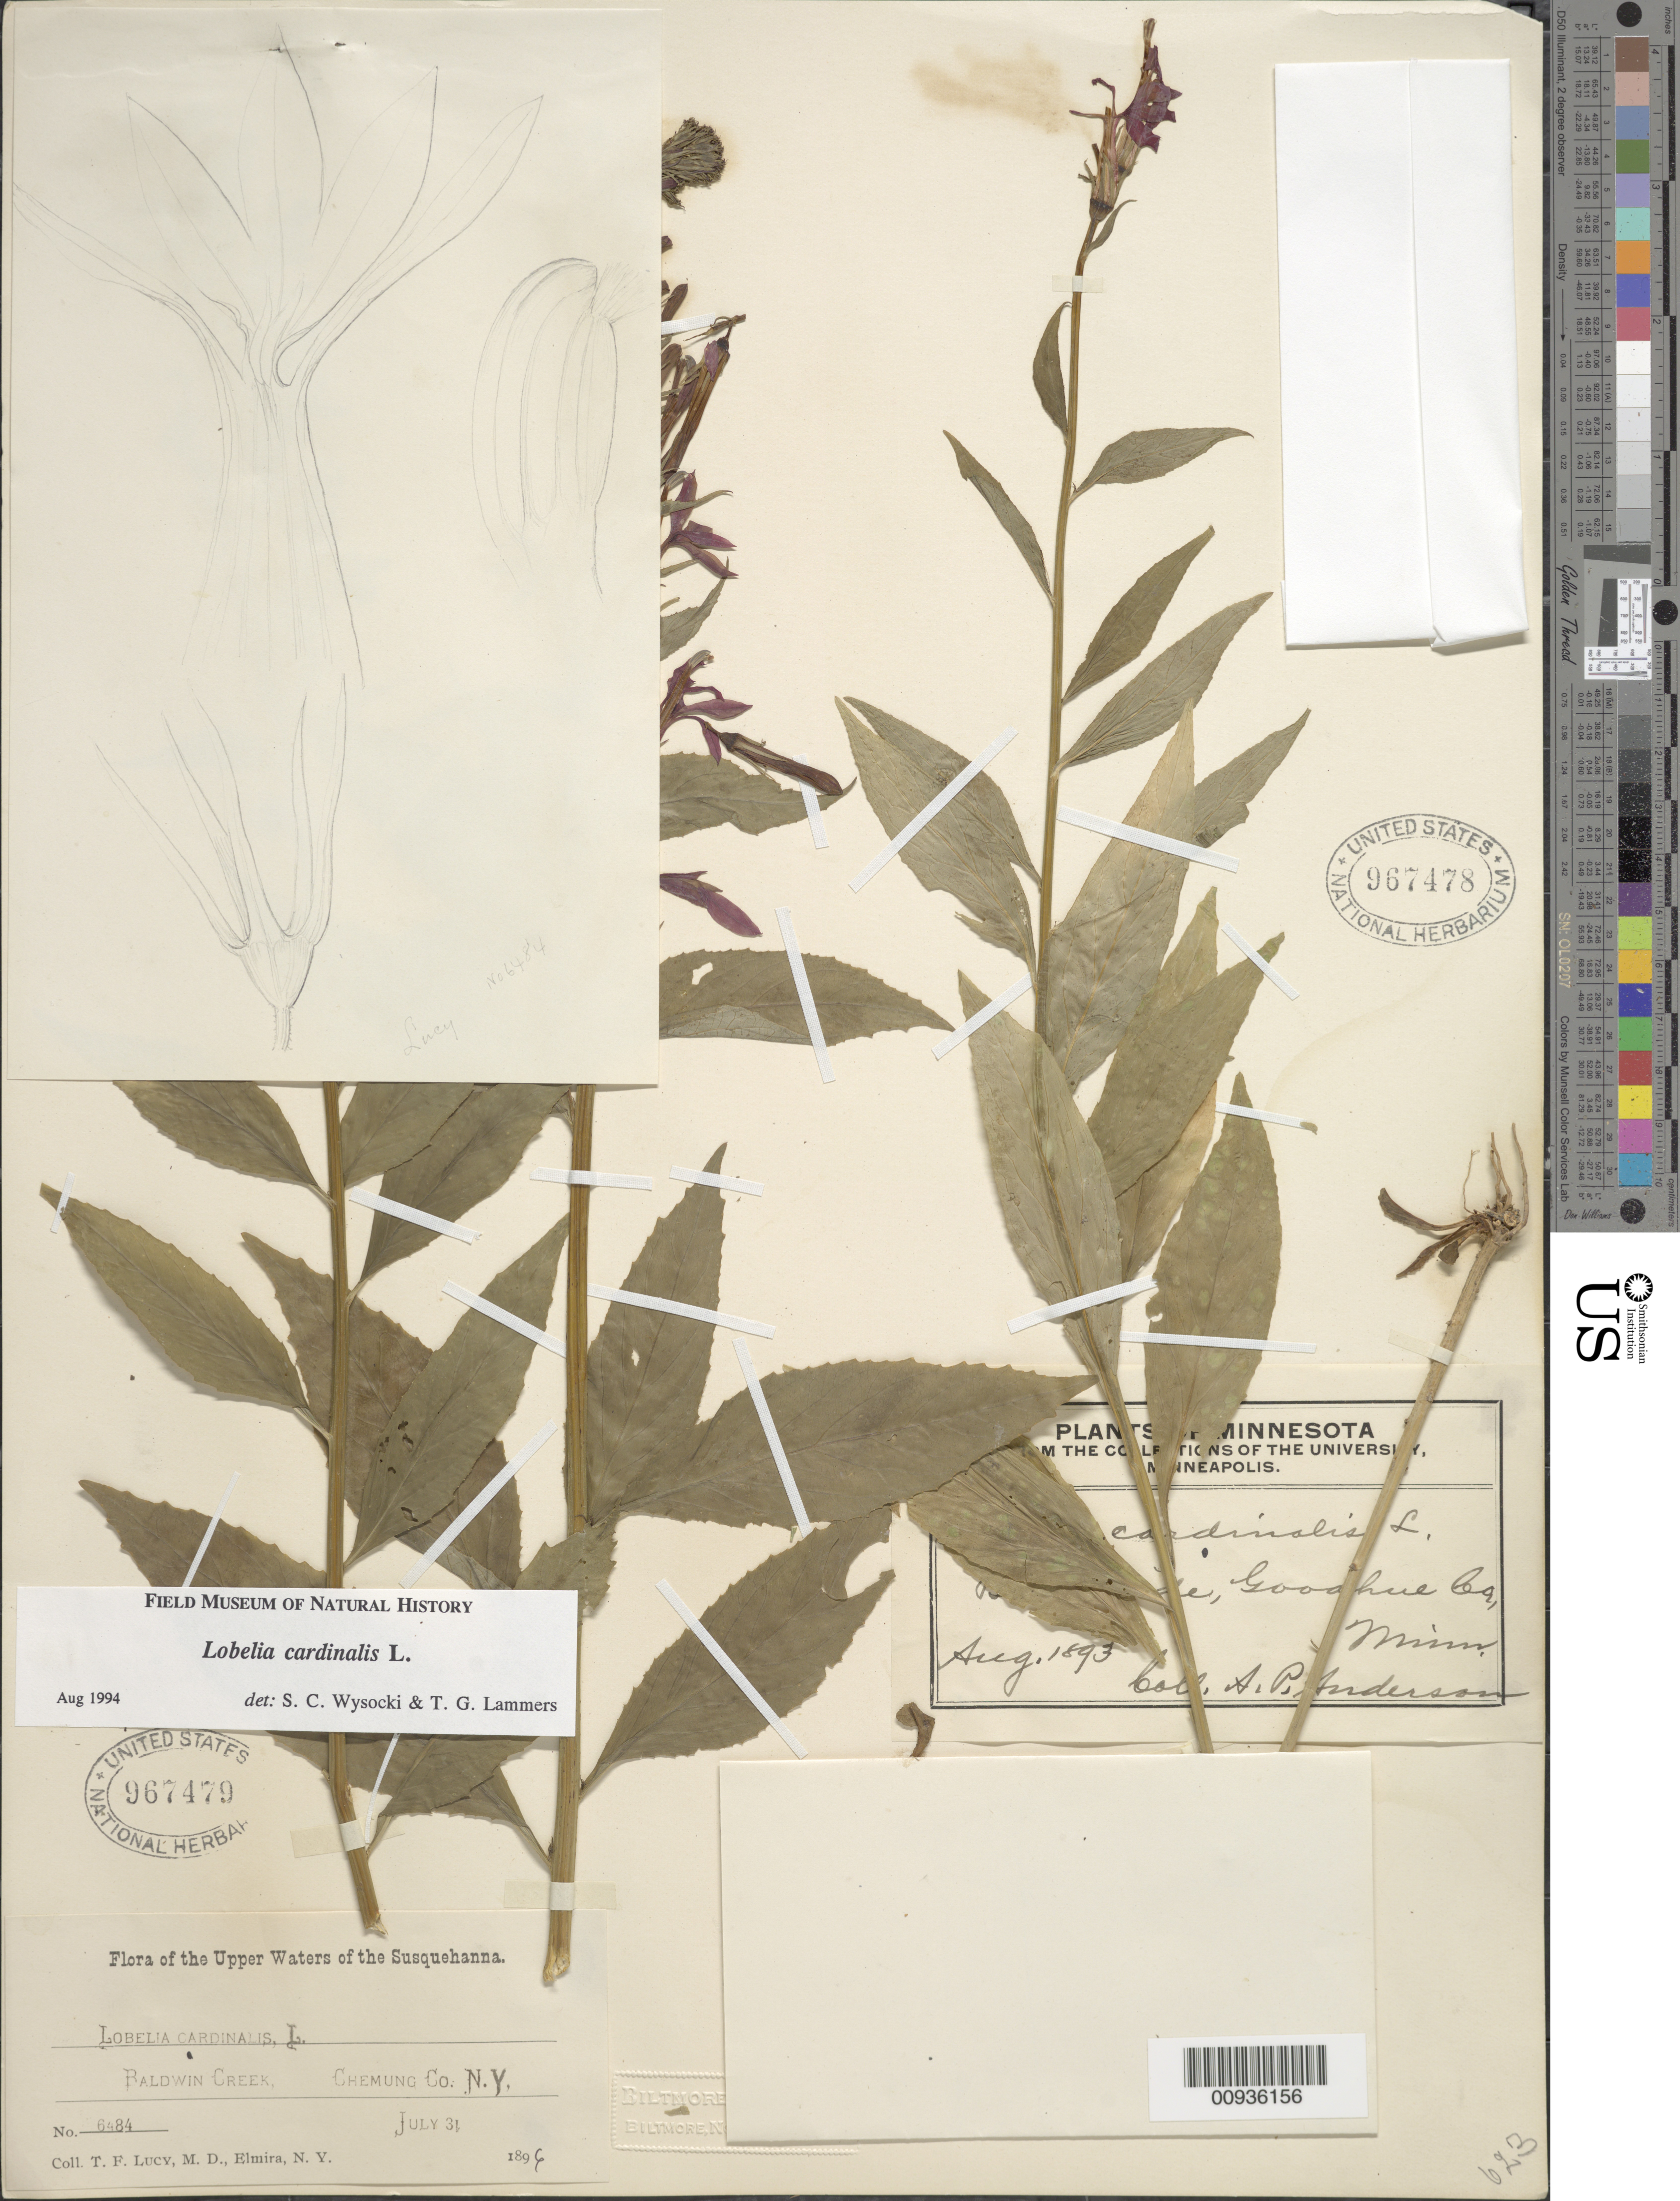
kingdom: Plantae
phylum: Tracheophyta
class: Magnoliopsida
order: Asterales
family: Campanulaceae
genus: Lobelia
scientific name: Lobelia cardinalis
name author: L.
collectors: A. P. Anderson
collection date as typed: Aug 1893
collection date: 1893-08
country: United States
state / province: Minnesota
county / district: Goodhue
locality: Burnside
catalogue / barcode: US 967478-2